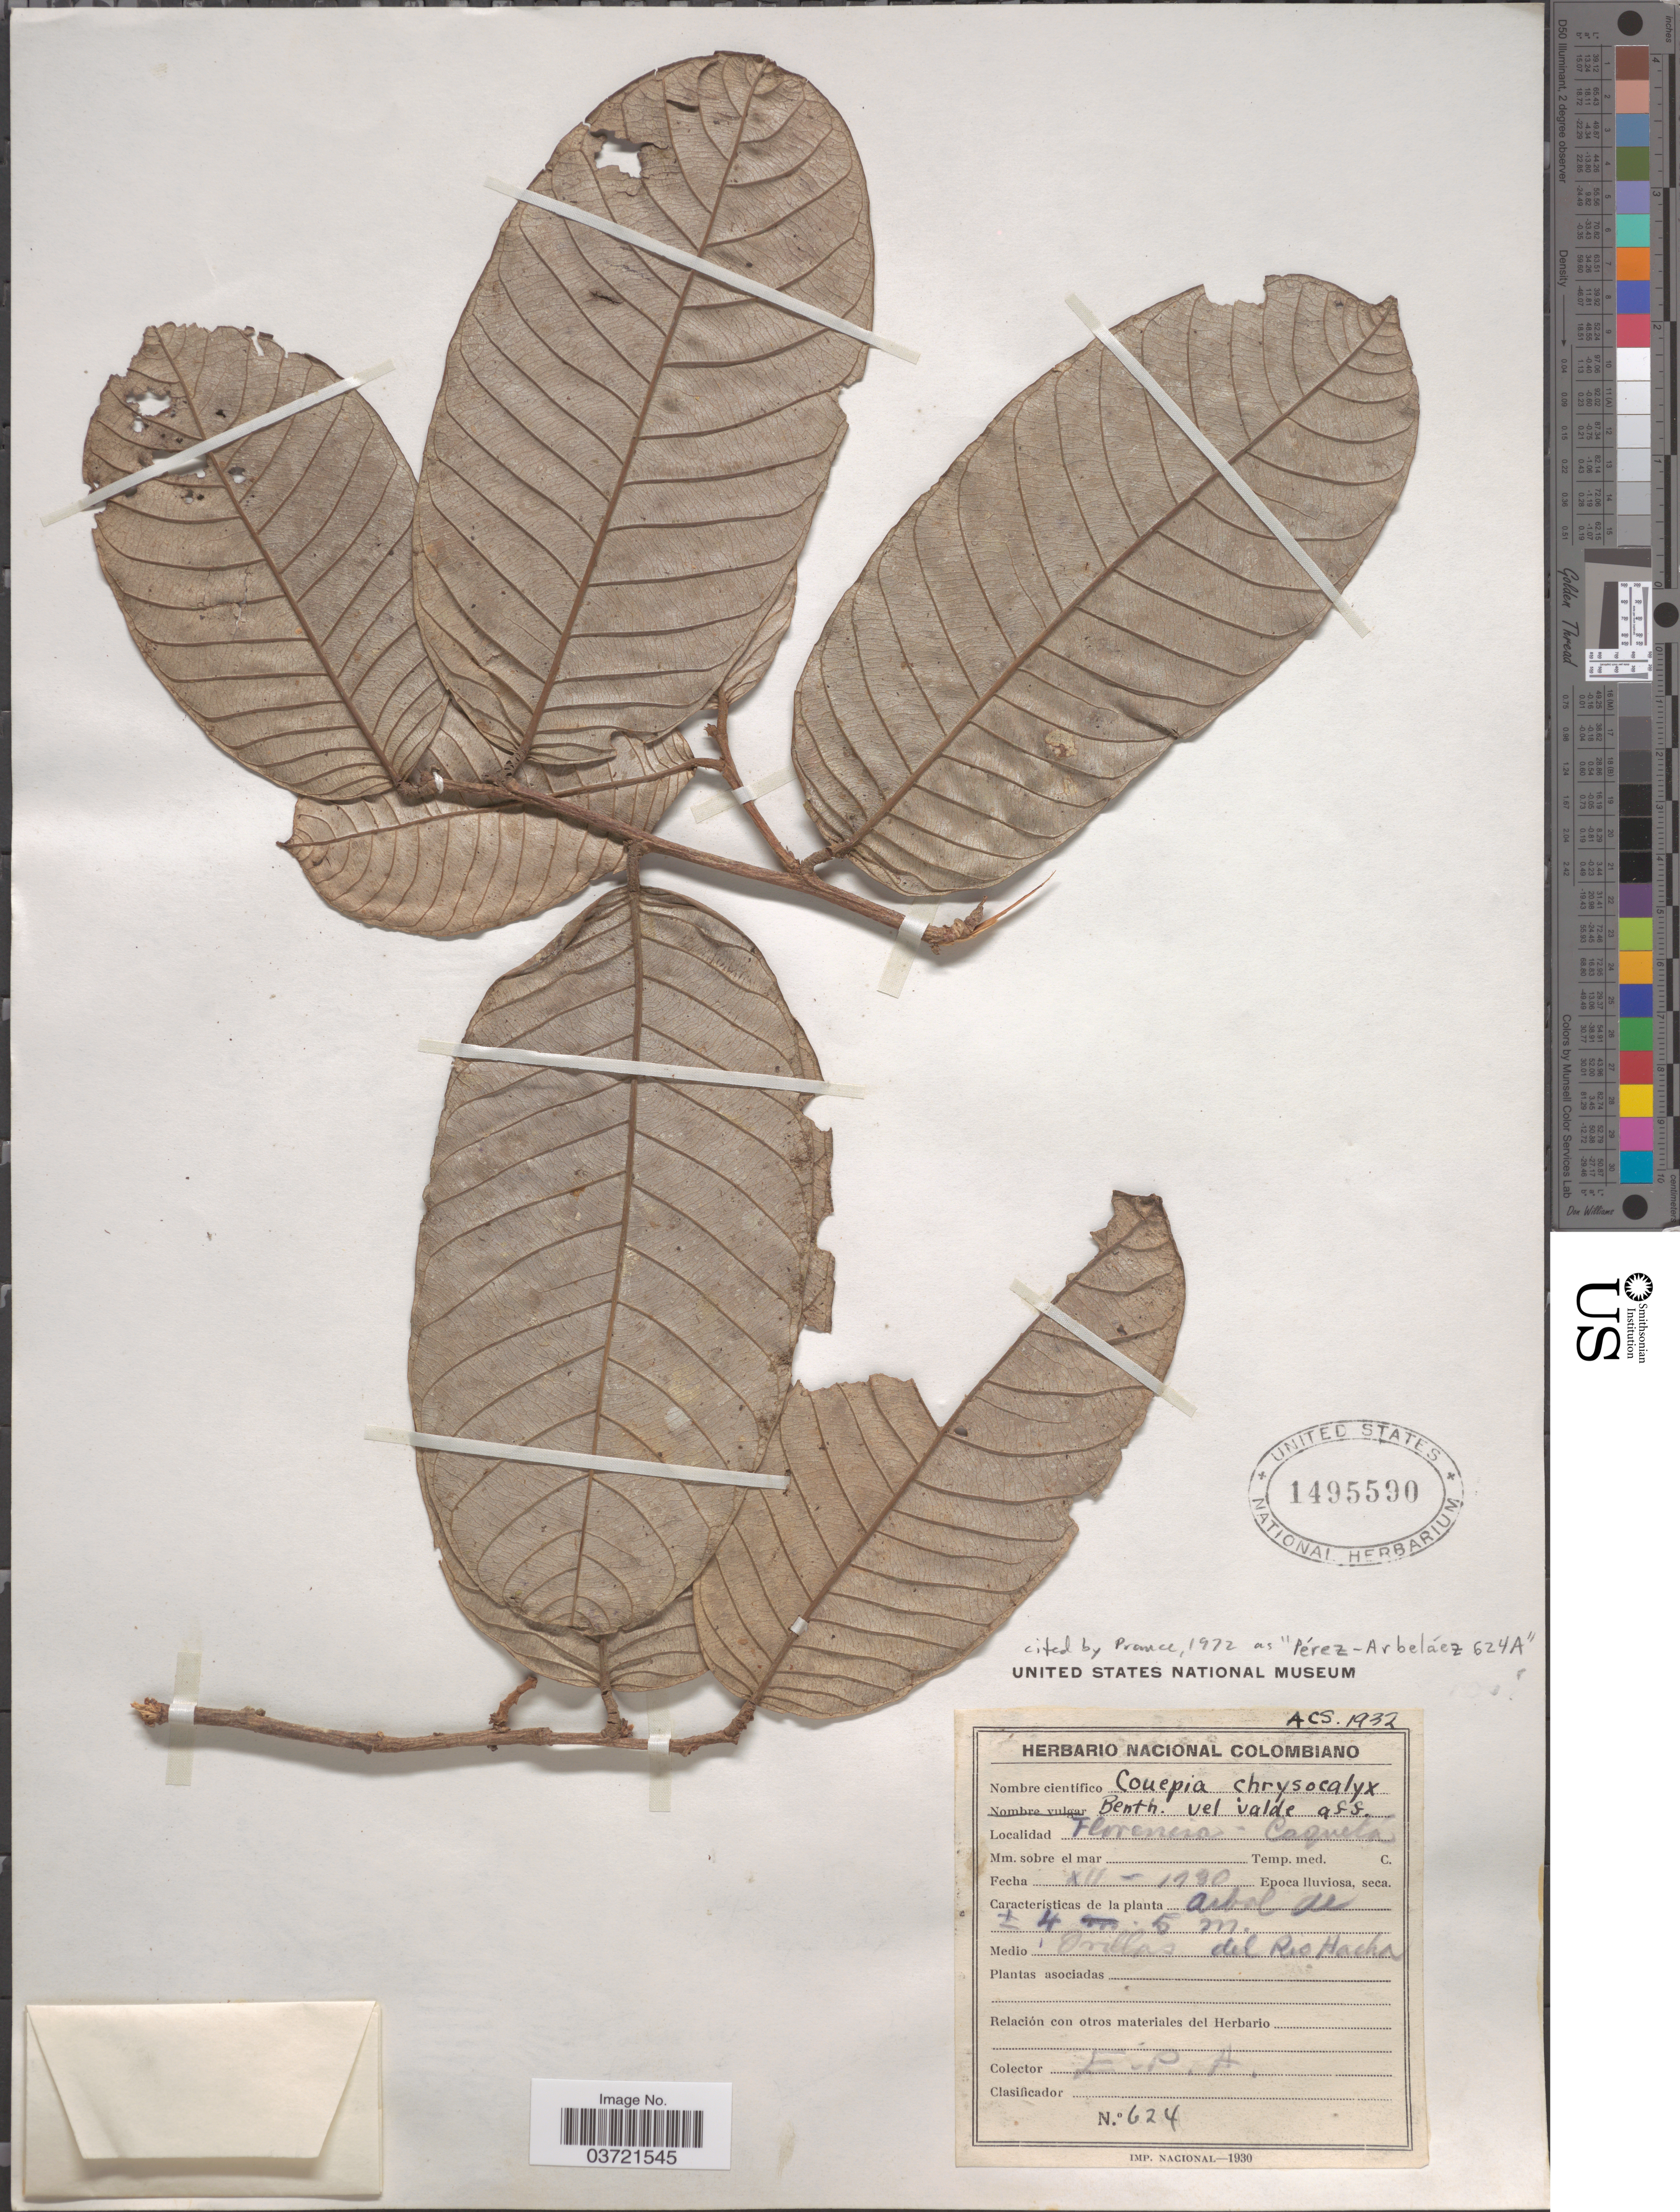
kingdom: Plantae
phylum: Tracheophyta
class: Magnoliopsida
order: Malpighiales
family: Chrysobalanaceae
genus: Couepia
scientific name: Couepia chrysocalyx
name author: (Poepp. & Endl.) Benth.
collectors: E. Pérez Arbeláez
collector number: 624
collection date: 1990-12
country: Colombia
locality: Orillas del Rio Hacha.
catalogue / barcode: US 1495590